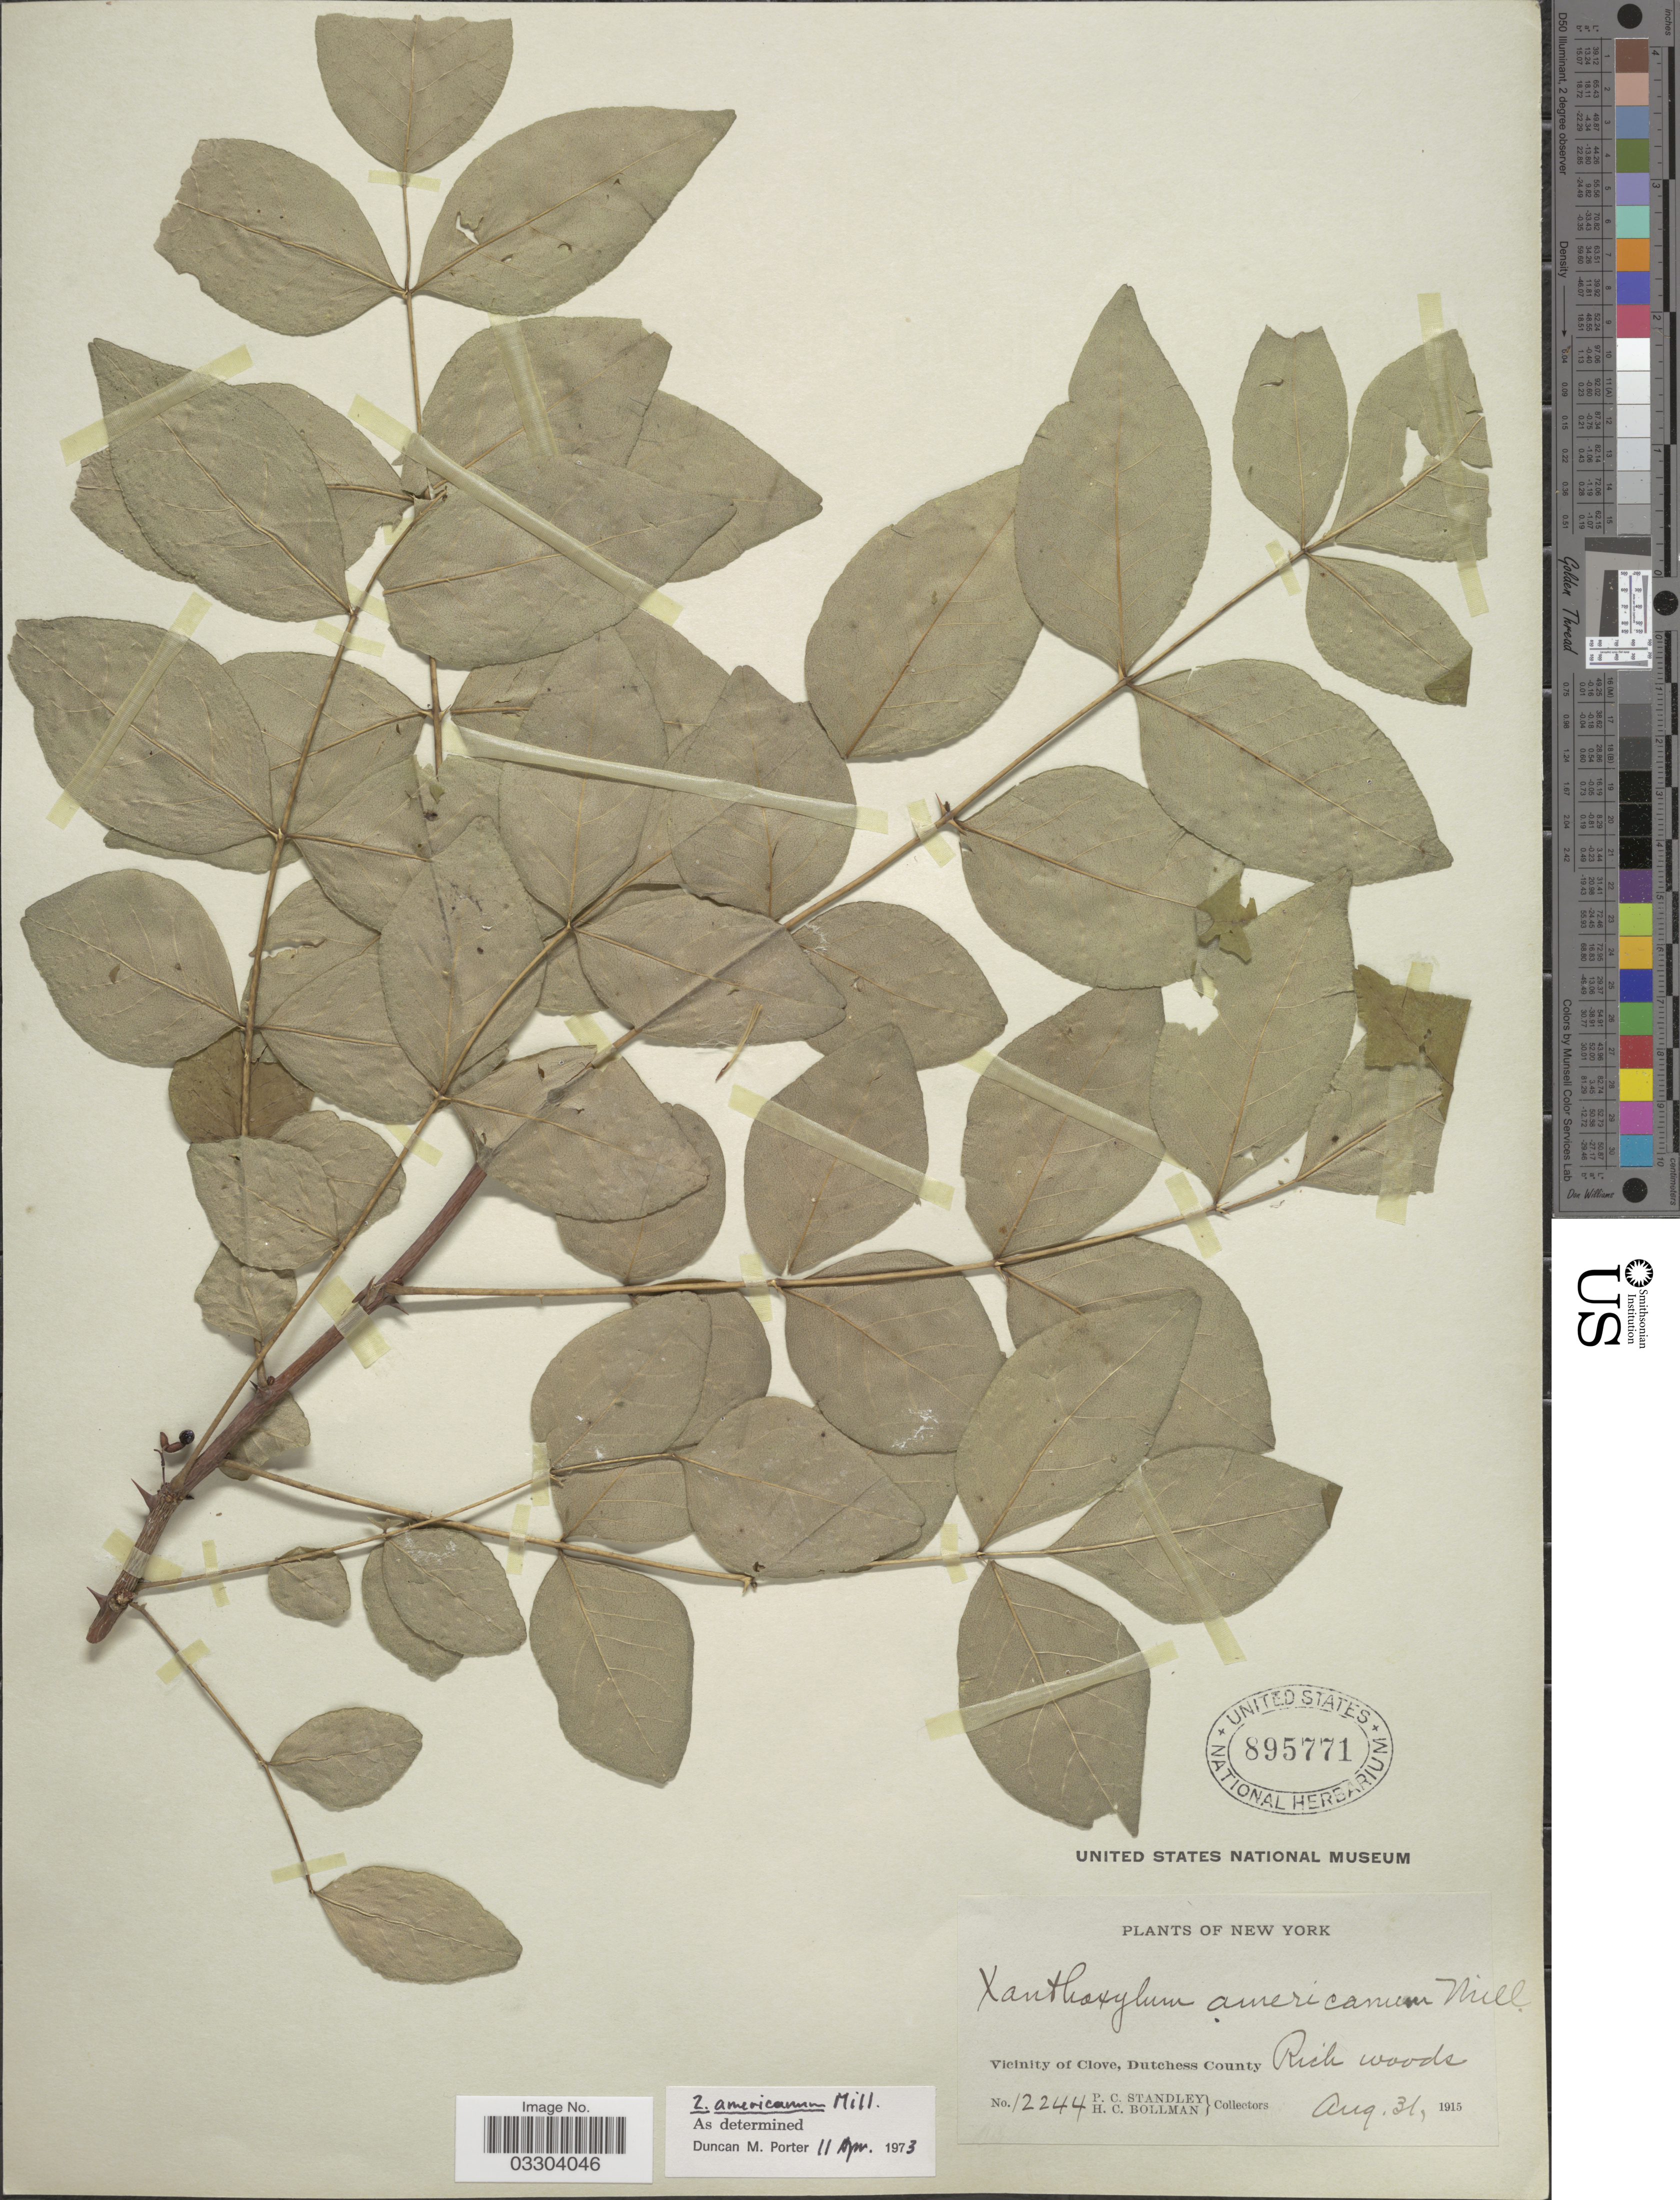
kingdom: Plantae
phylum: Tracheophyta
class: Magnoliopsida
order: Sapindales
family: Rutaceae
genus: Zanthoxylum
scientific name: Zanthoxylum americanum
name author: Mill.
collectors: P. C. Standley & H. C. Bollman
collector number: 12244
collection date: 1915-08-31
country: United States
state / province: New York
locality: Vicinity of Clove, Dutchess County.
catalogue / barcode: US 895771